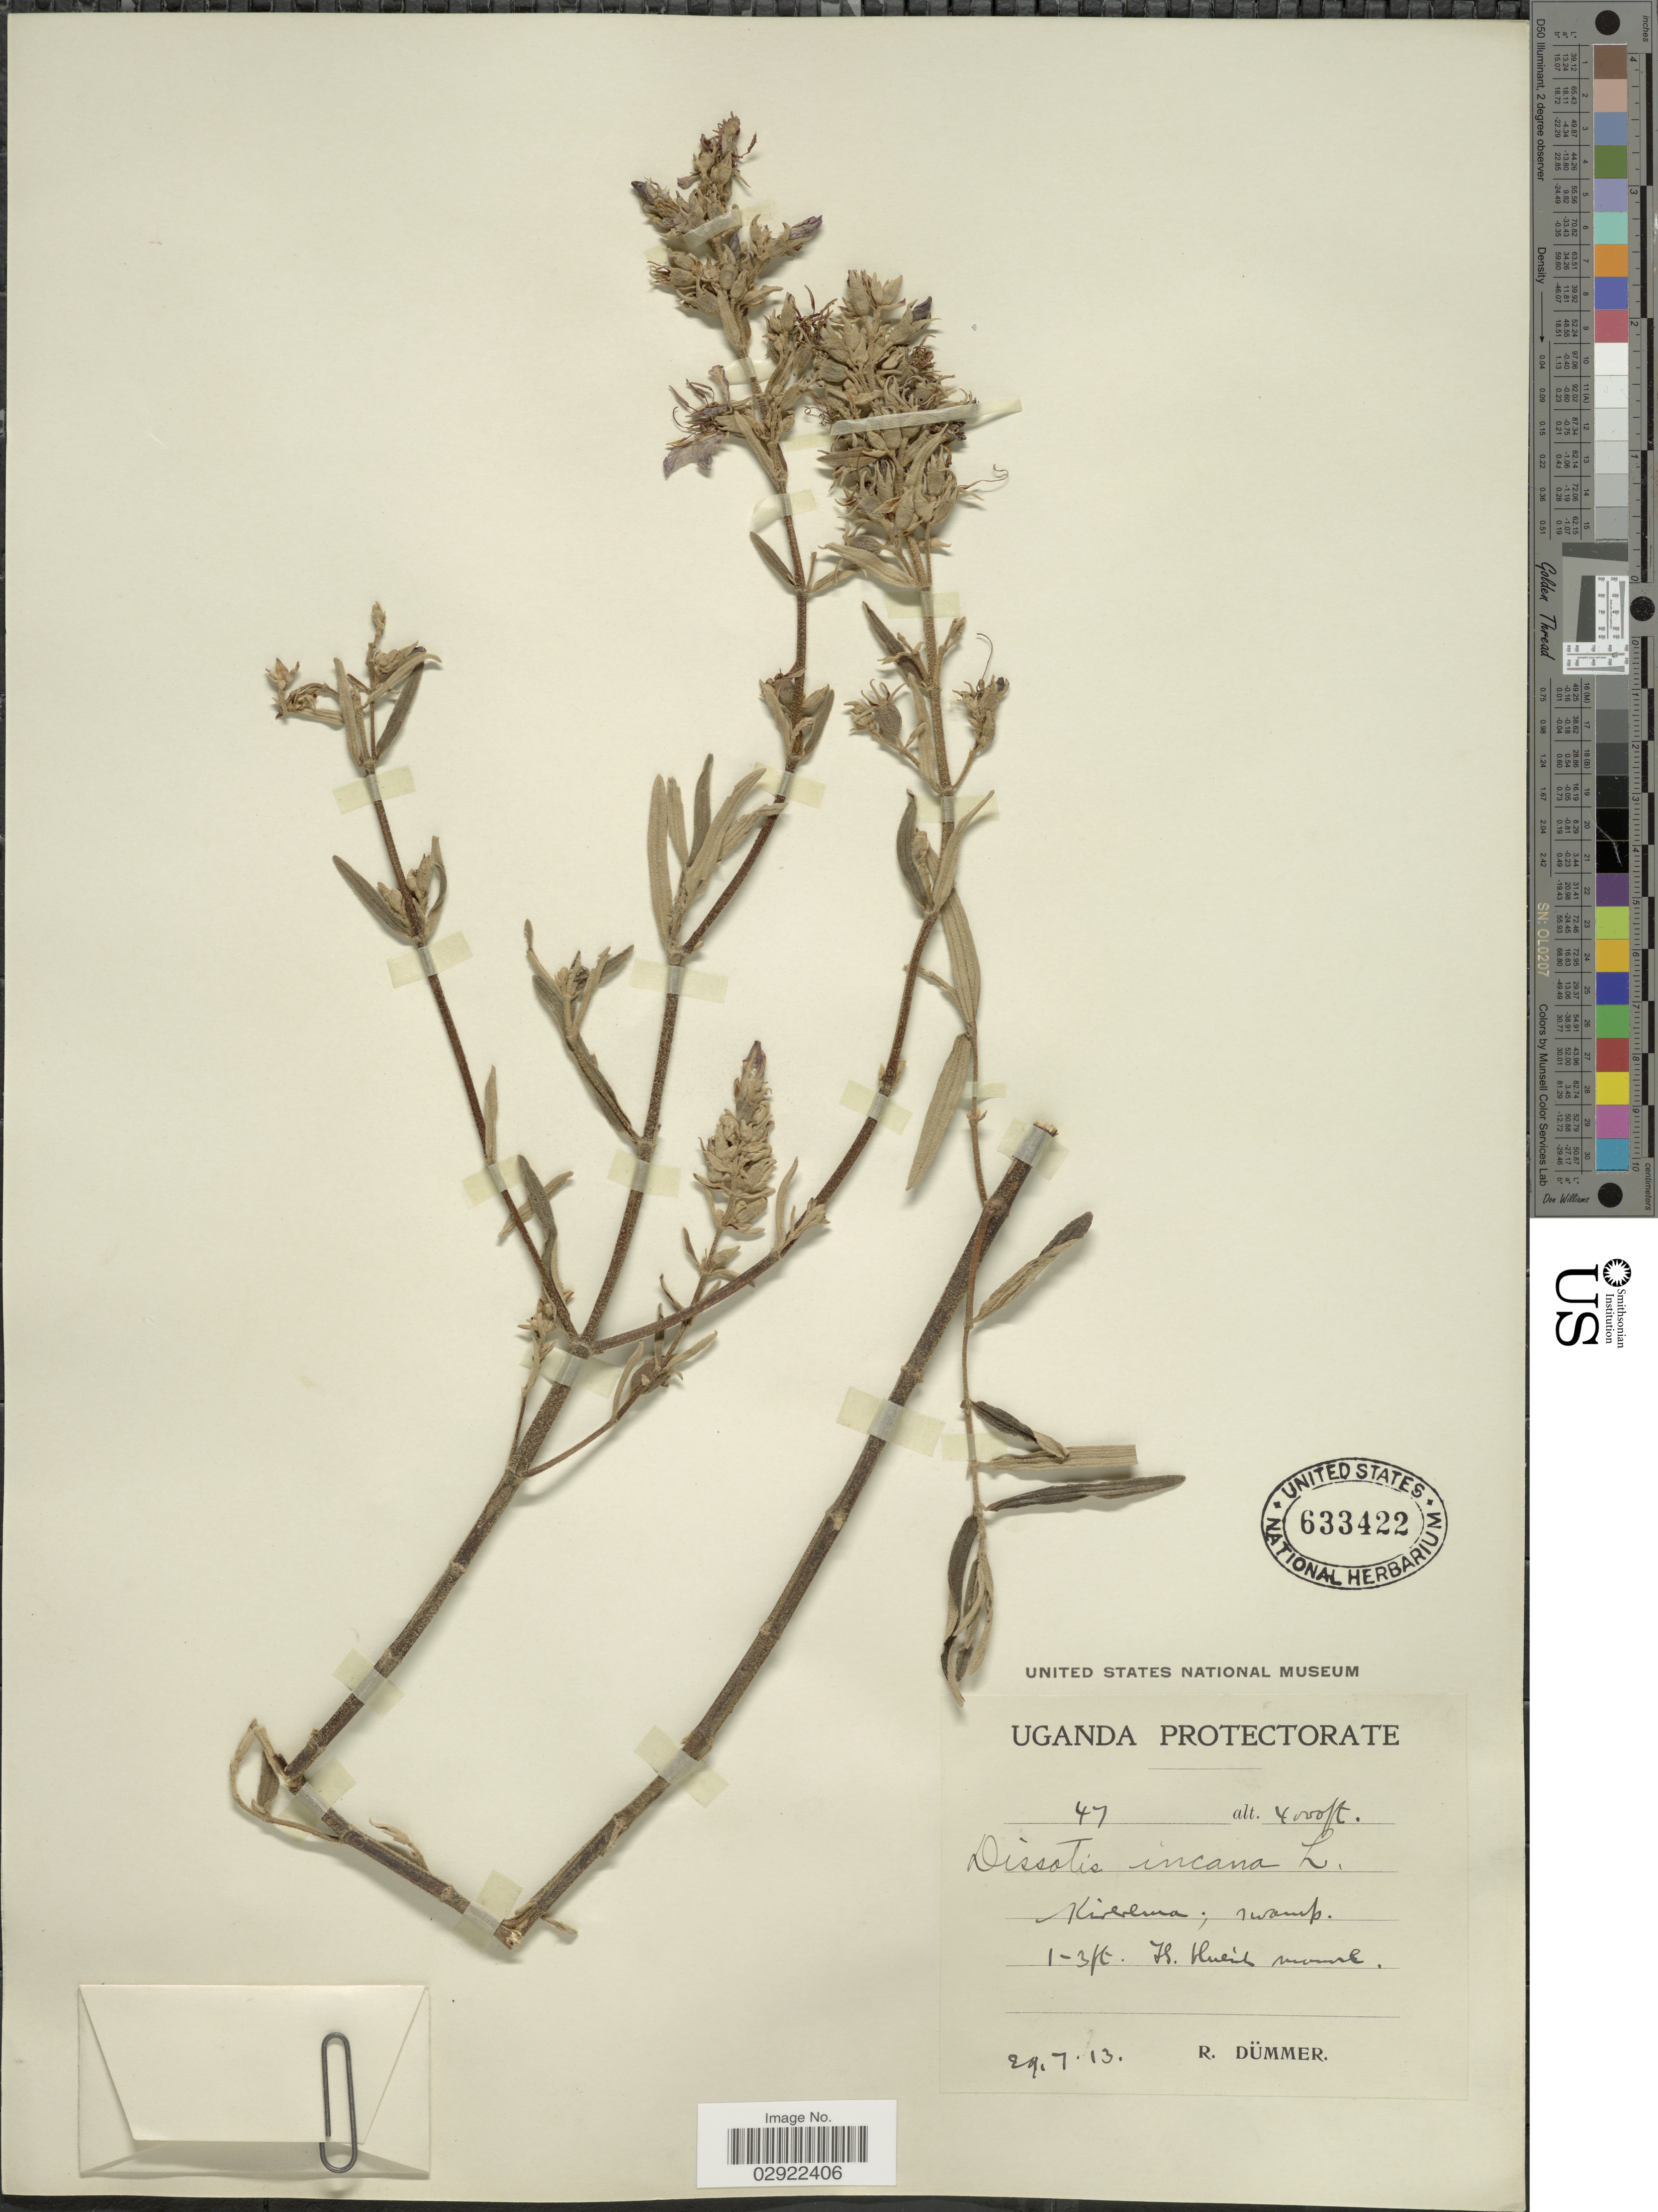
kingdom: Plantae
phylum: Tracheophyta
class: Magnoliopsida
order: Myrtales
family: Melastomataceae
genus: Argyrella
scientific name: Argyrella canescens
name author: (Graham) Harv.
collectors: R. A. Dümmer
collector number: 47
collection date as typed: Transcribed d/m/y: 29/7/13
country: Uganda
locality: Kirerema.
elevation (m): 1219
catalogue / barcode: US 633422